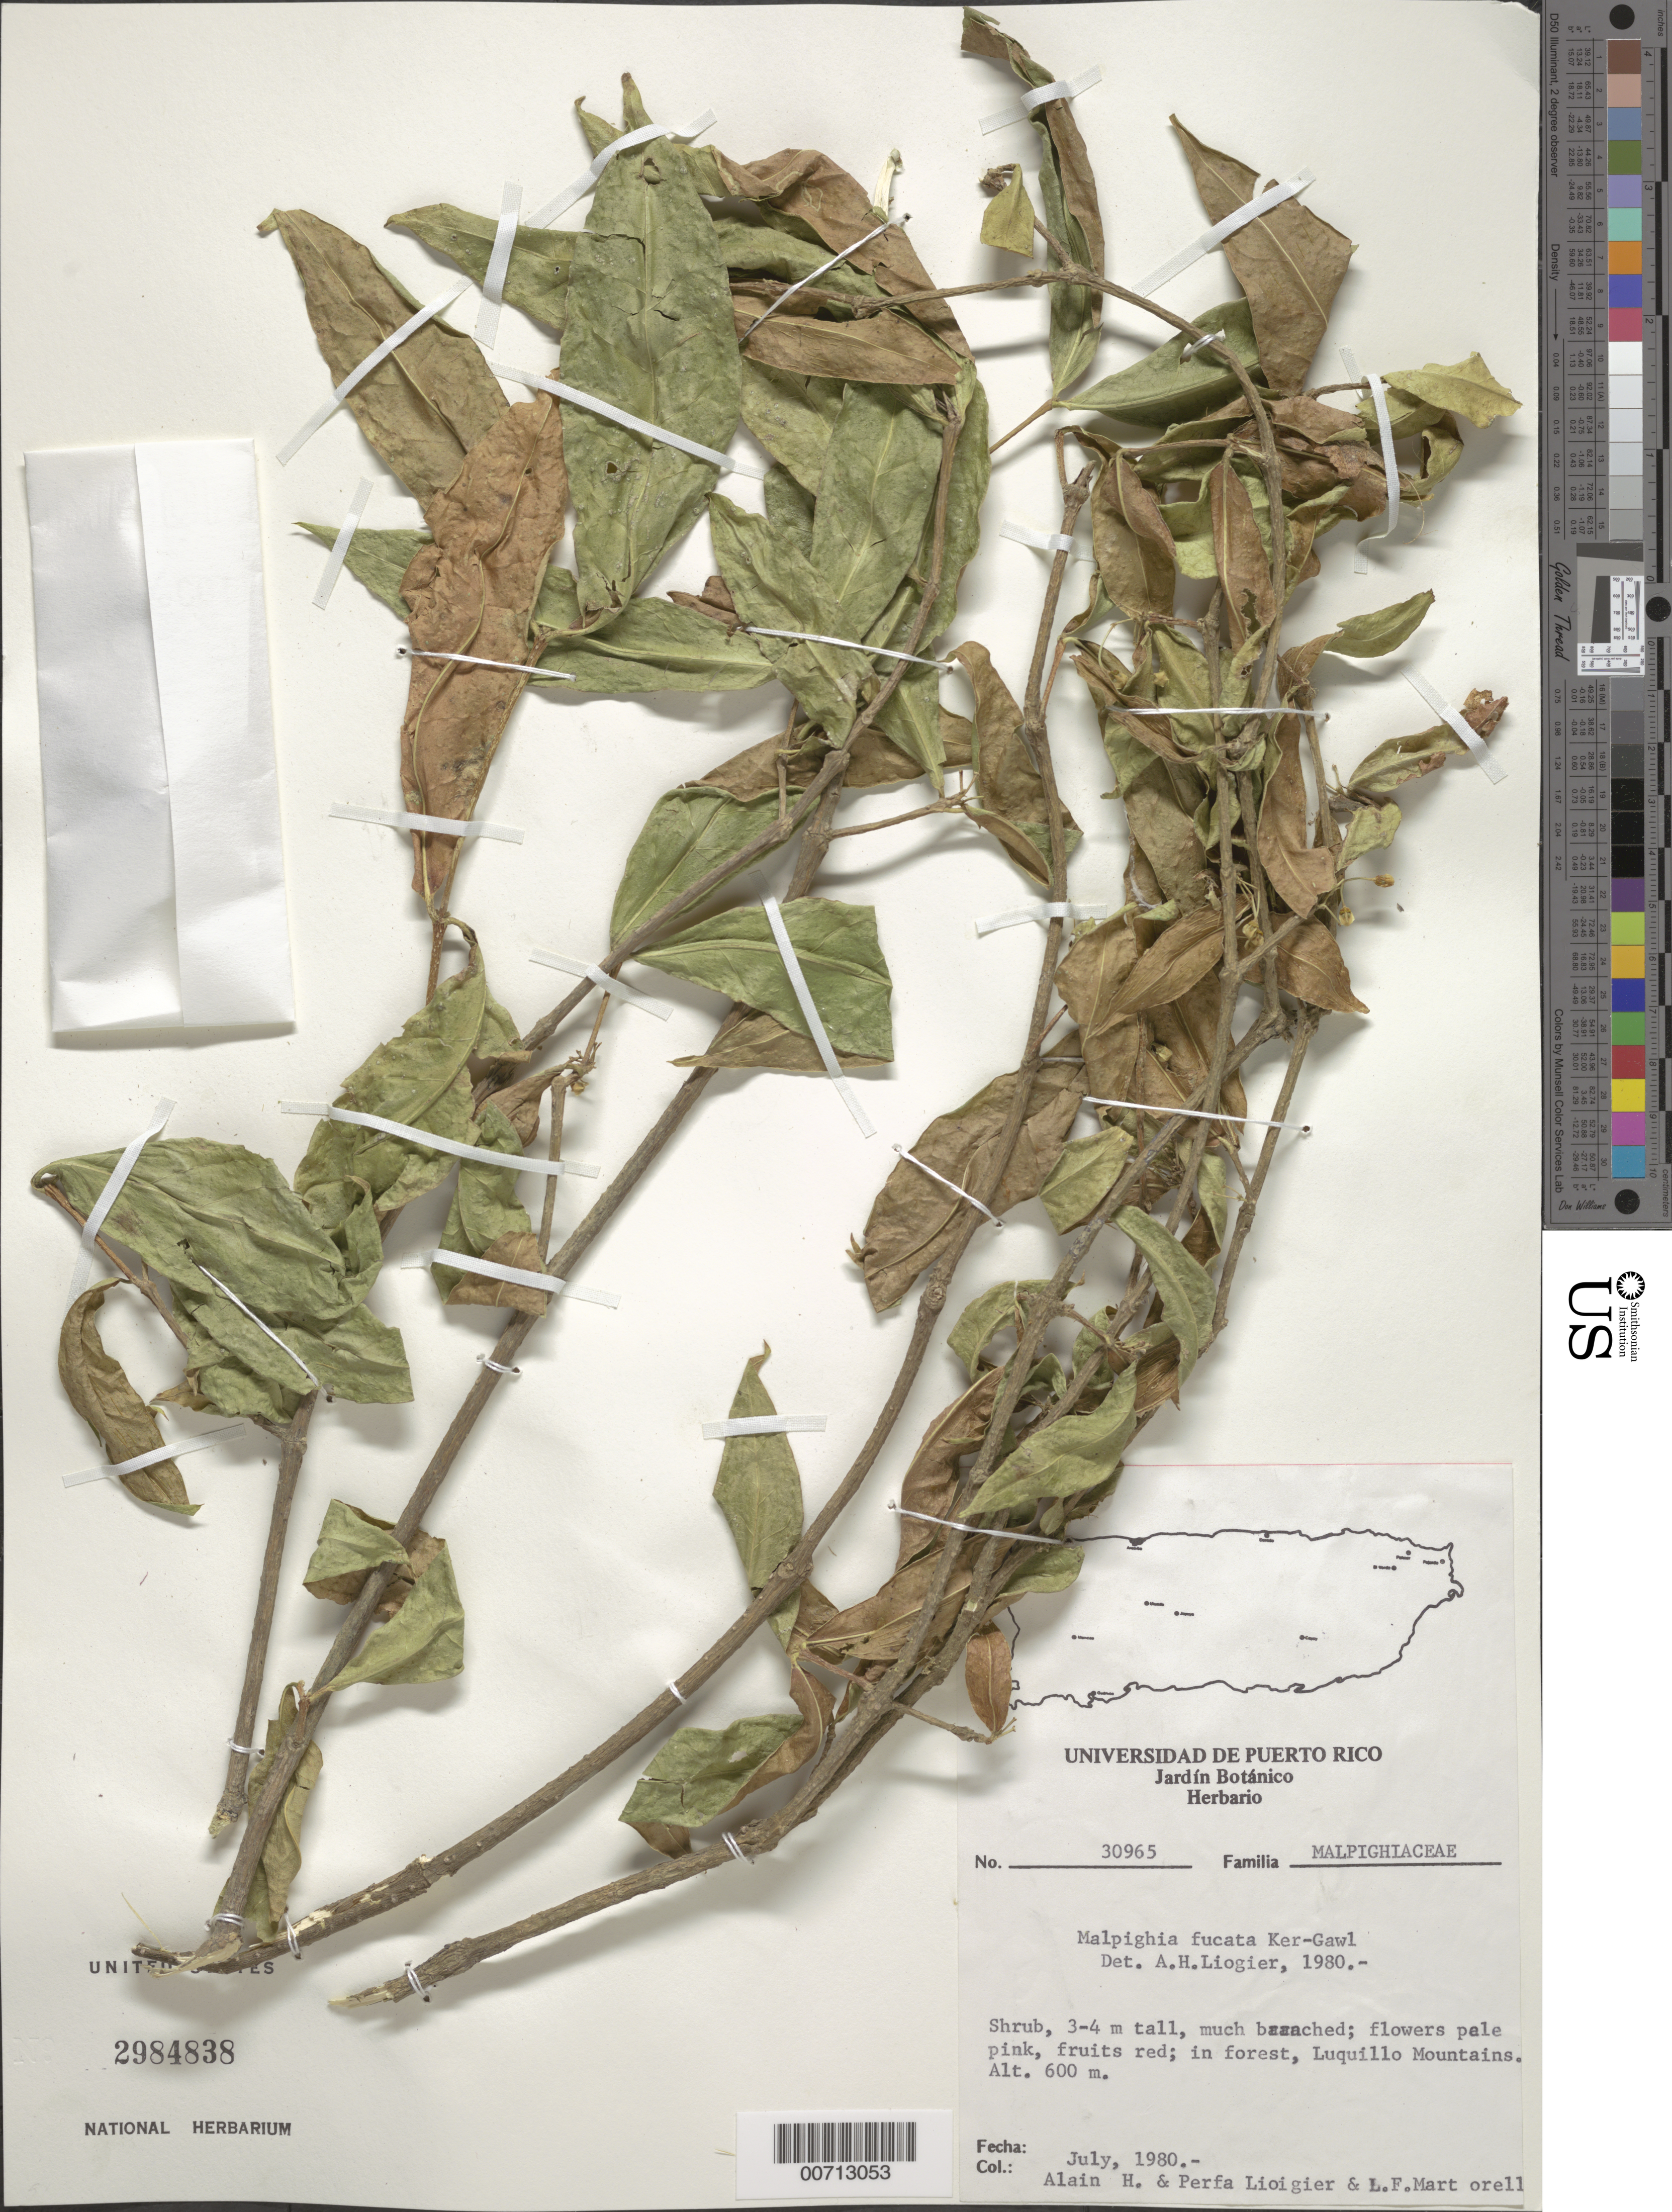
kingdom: Plantae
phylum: Tracheophyta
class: Magnoliopsida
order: Malpighiales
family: Malpighiaceae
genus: Malpighia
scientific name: Malpighia fucata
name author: Ker Gawl.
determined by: Liogier, Alain H.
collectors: A. H. Liogier, M. P. Liogier & L. Martorell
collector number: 30965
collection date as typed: Jul 1980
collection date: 1980-07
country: Puerto Rico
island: Greater Antilles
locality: Luquillo Mts.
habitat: In forest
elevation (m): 600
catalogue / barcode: US 2984838